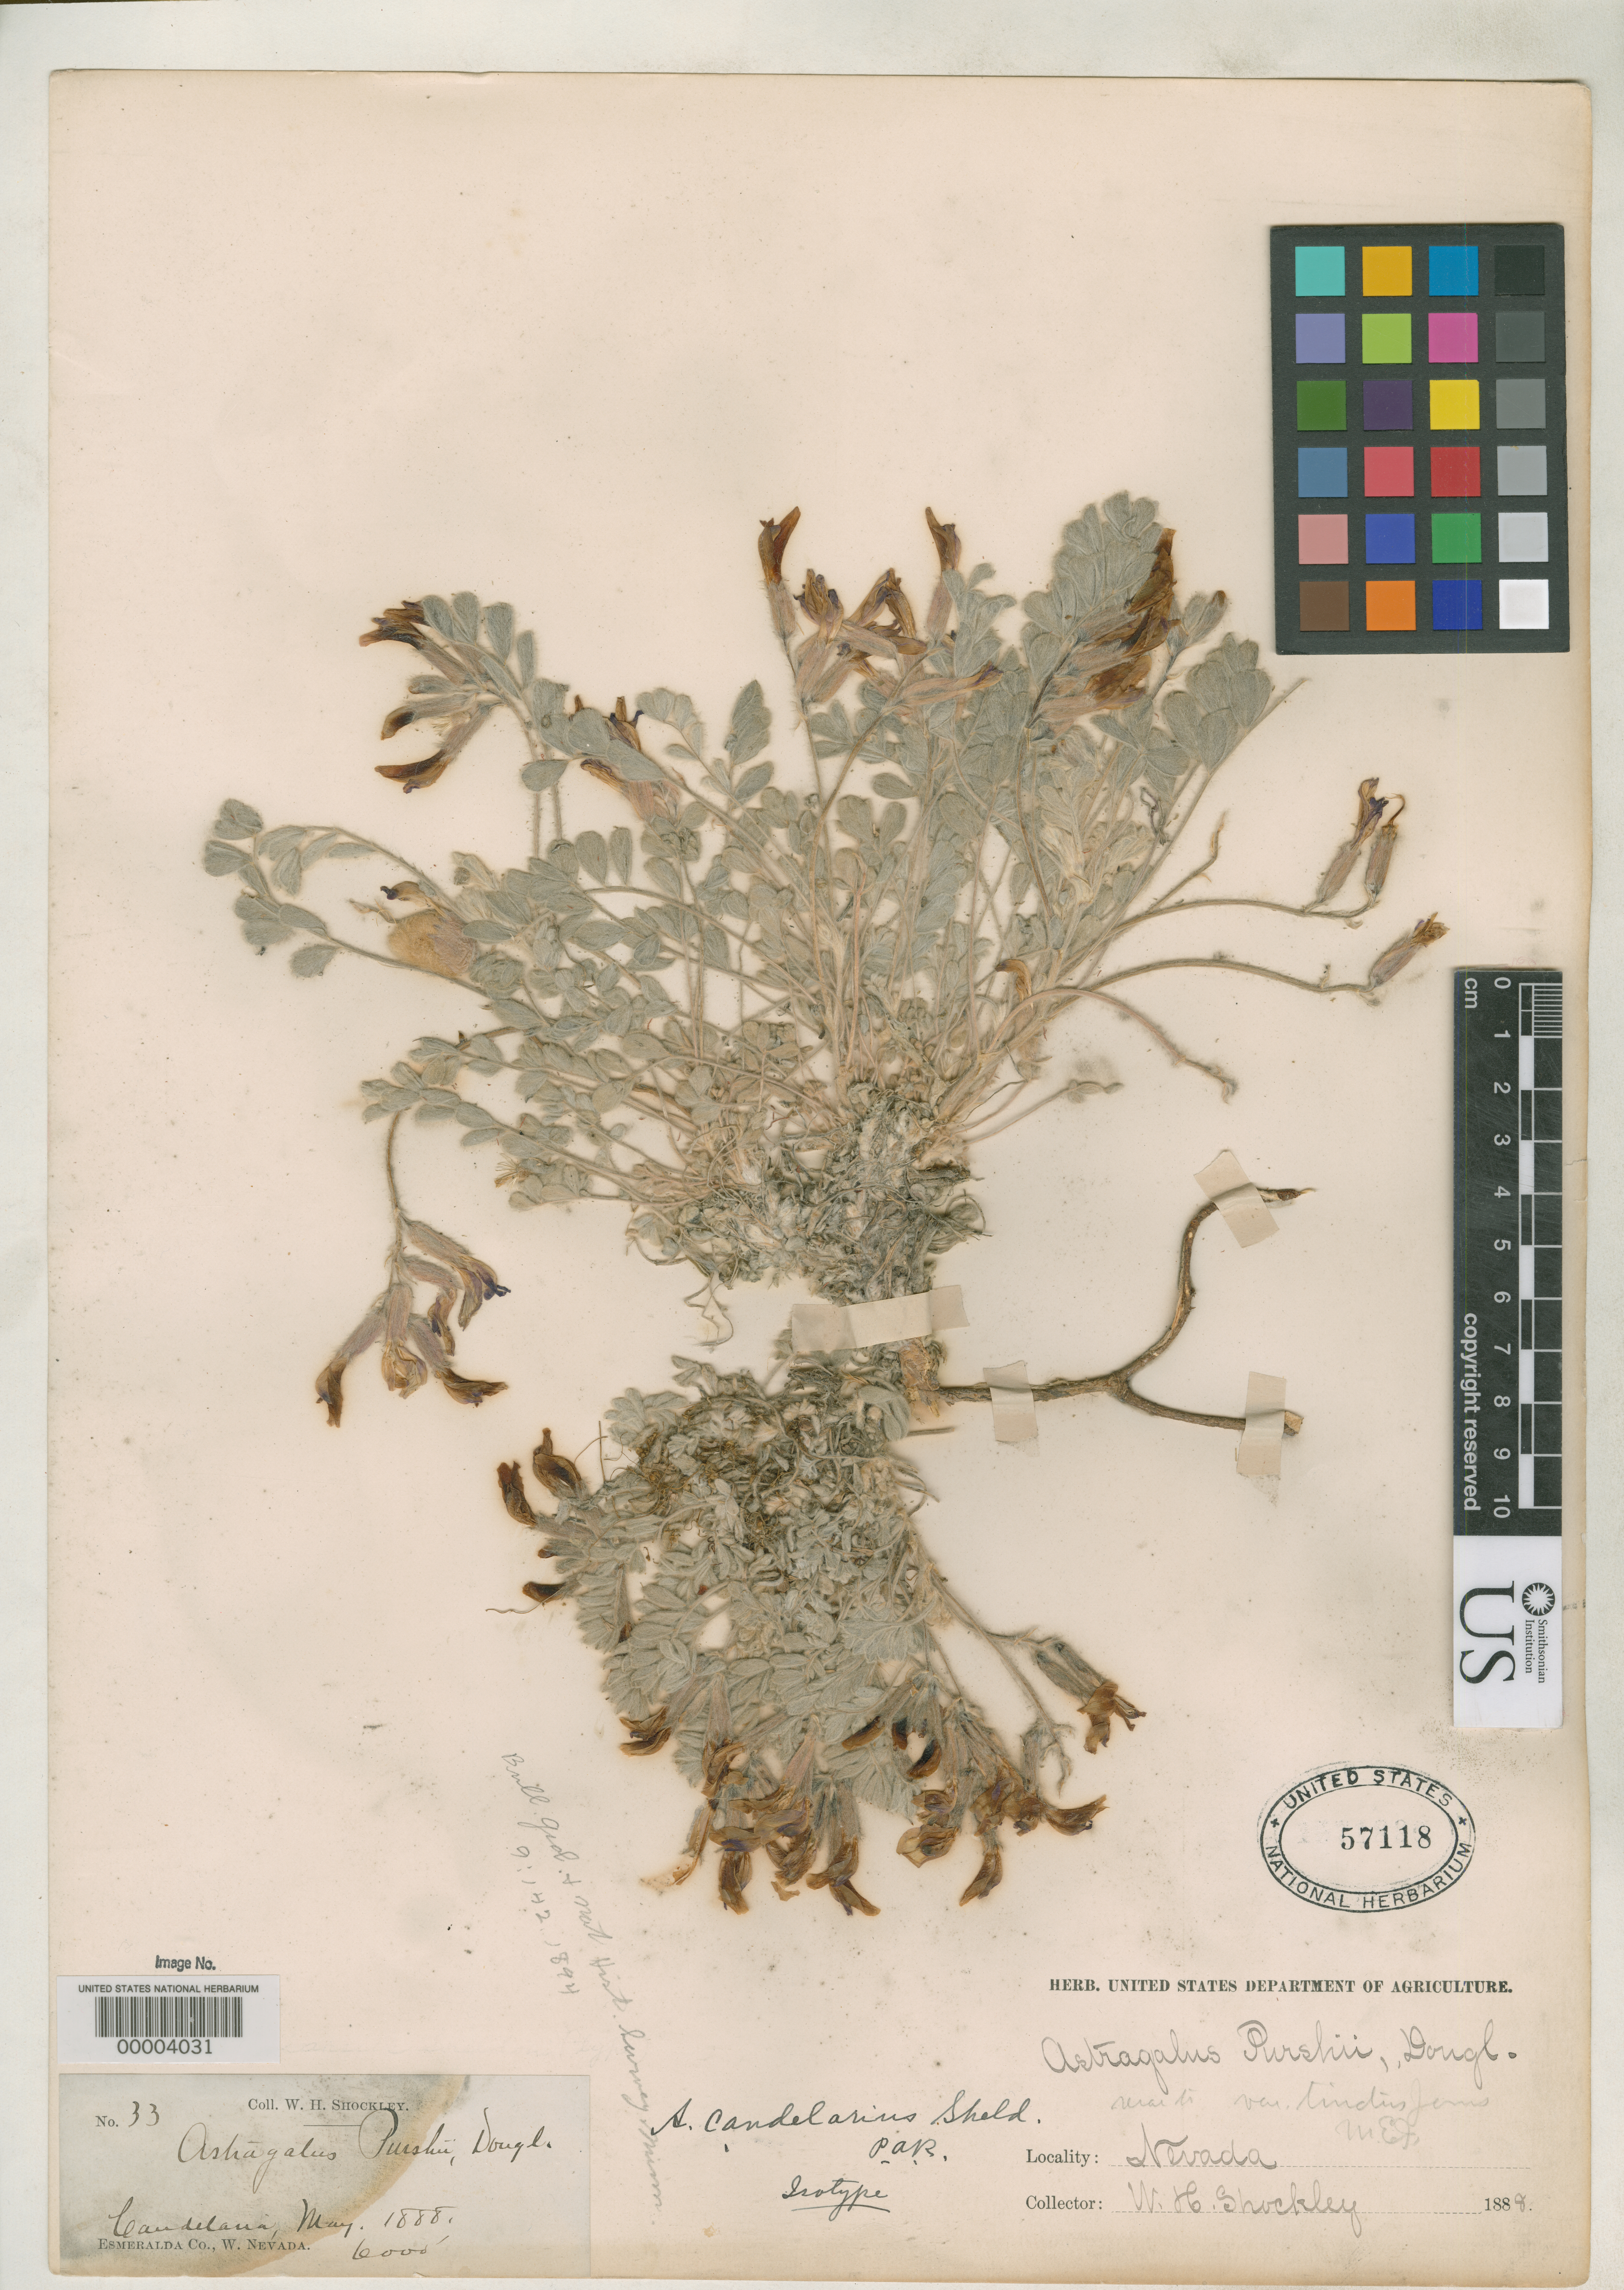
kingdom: Plantae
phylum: Tracheophyta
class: Magnoliopsida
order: Fabales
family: Fabaceae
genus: Astragalus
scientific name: Astragalus candelarius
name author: E. Sheld.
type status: Isotype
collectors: W. Shockley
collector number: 33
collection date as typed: May 1888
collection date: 1888-05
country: United States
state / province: Nevada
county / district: Esmeralda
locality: On open sand and among rocks near Candelaria.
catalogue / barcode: US 57118